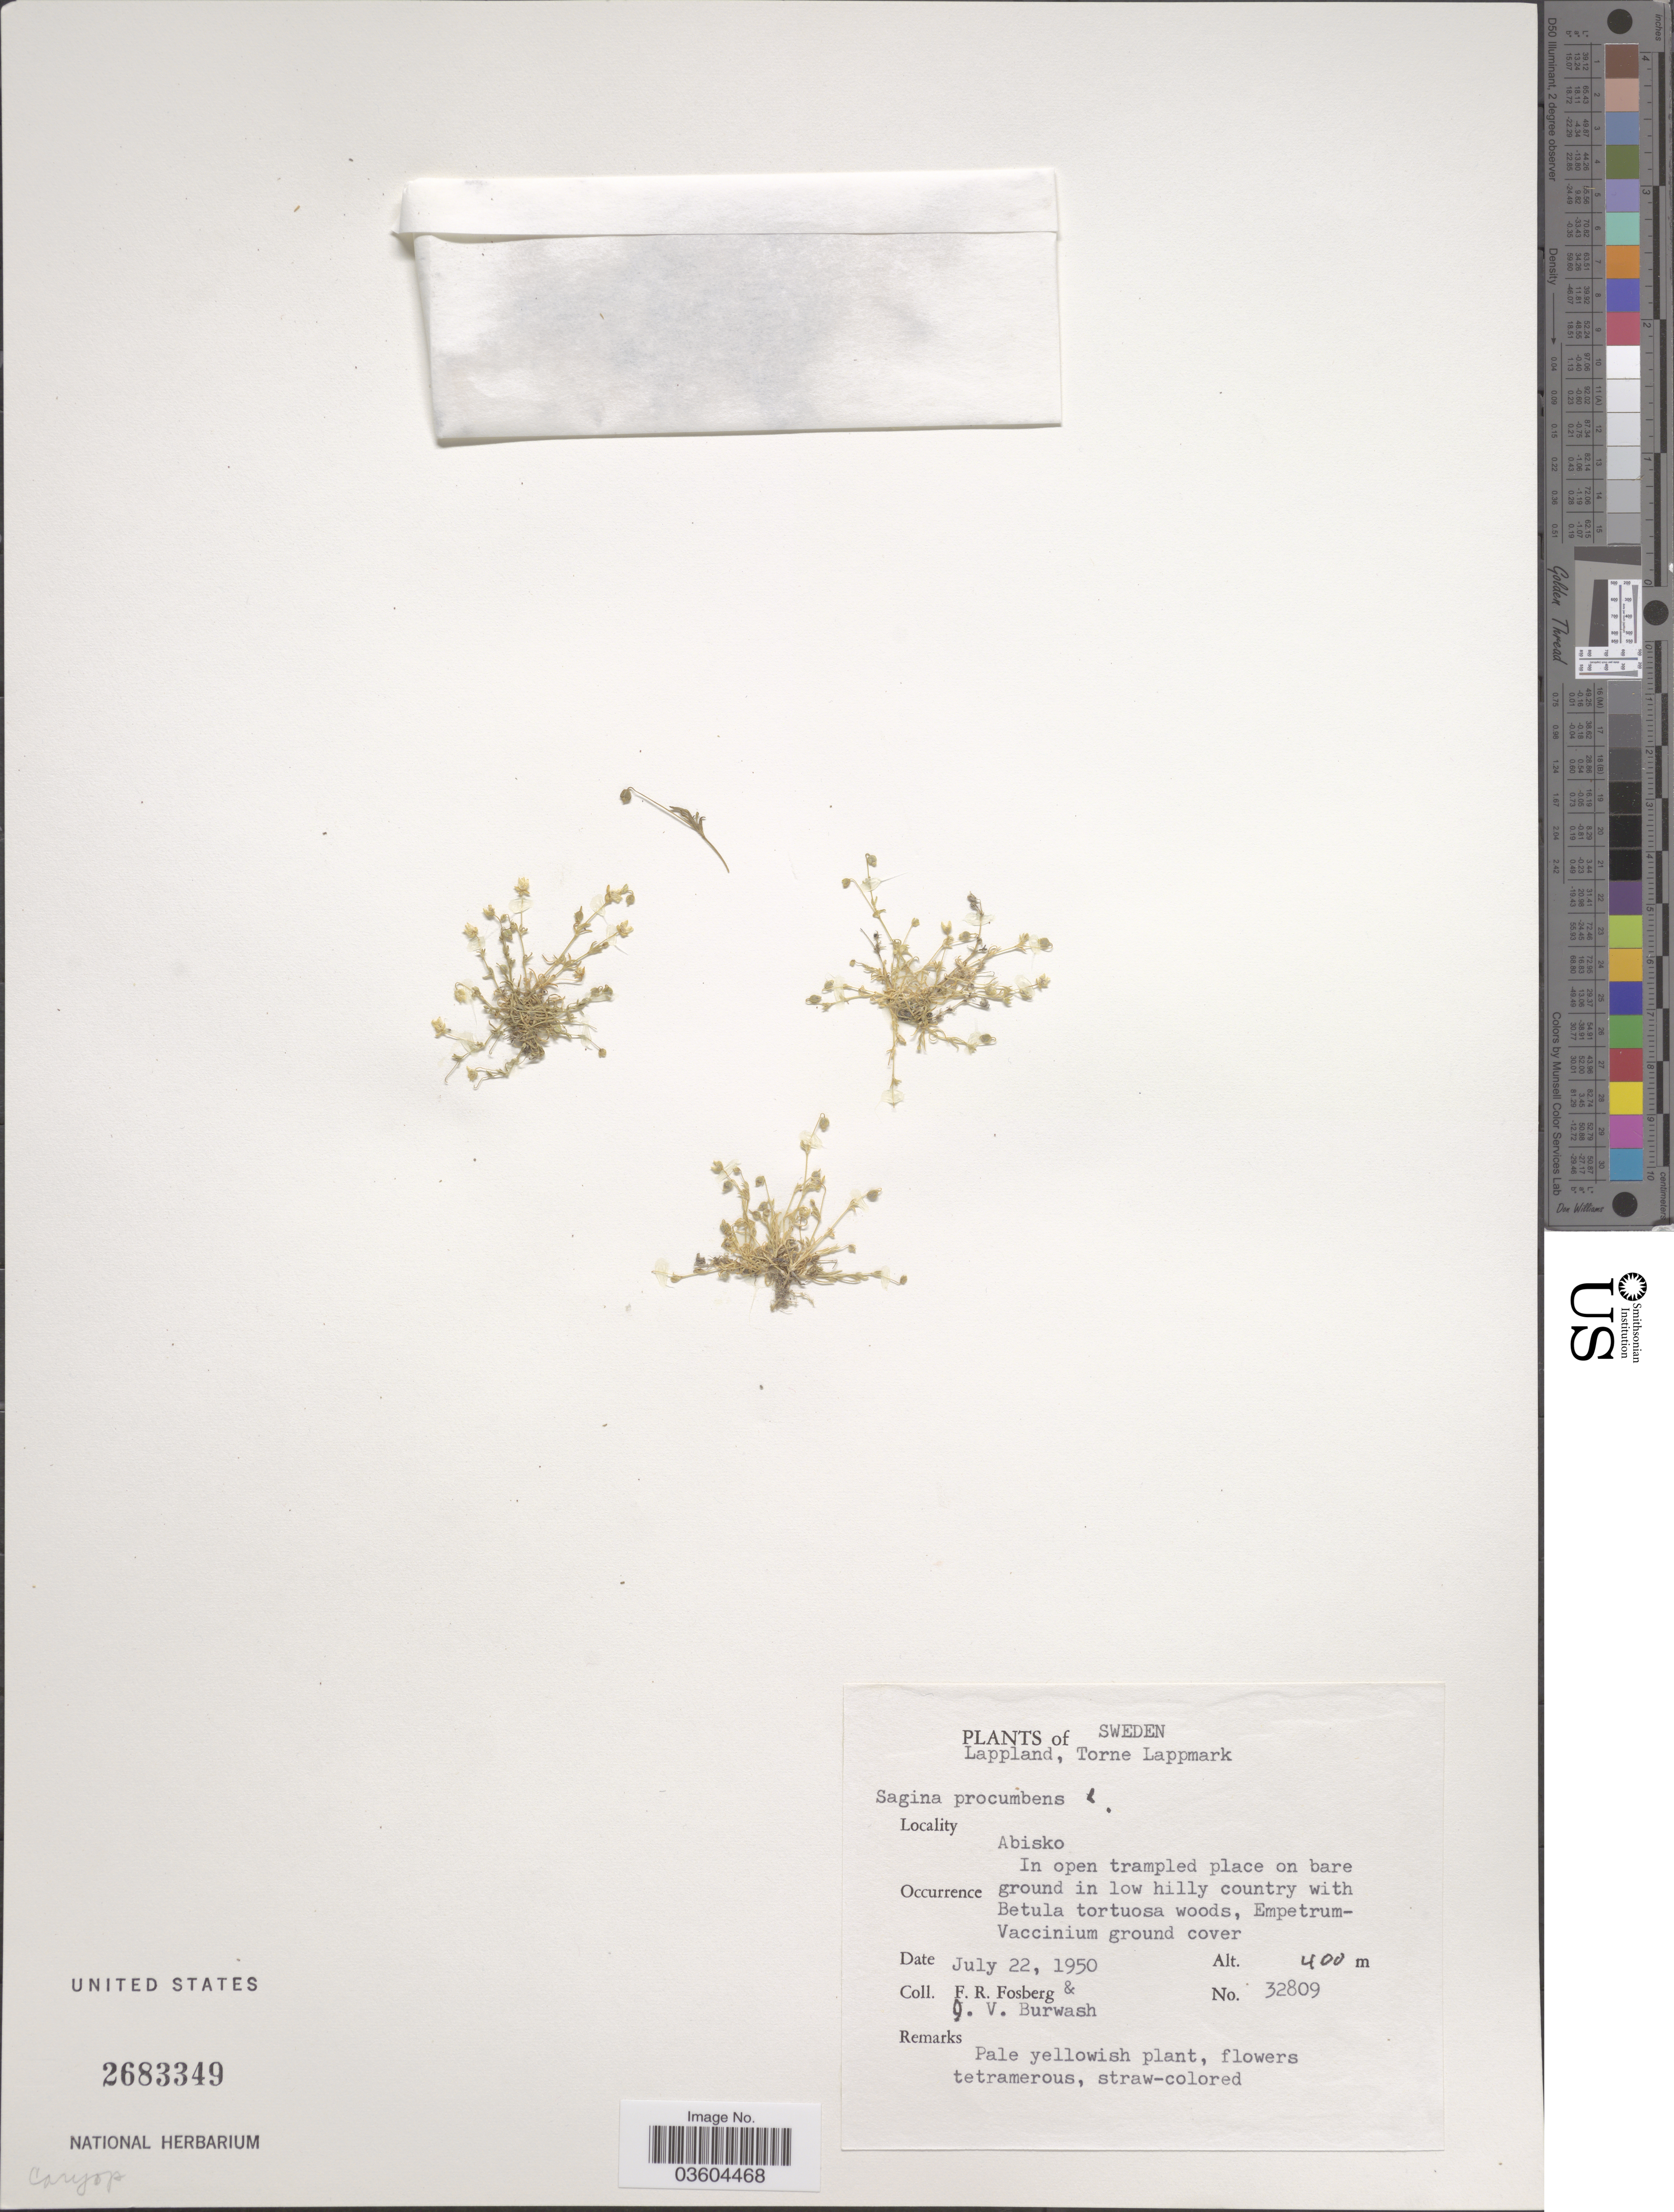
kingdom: Plantae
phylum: Tracheophyta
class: Magnoliopsida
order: Caryophyllales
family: Caryophyllaceae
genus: Sagina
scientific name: Sagina procumbens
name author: L.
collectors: F. R. Fosberg & J. Burwash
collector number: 32809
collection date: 1950-07-22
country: Sweden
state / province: Norrbotten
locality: Lappland, Torne Lappmark. Abisko.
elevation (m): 400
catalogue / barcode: US 2683349